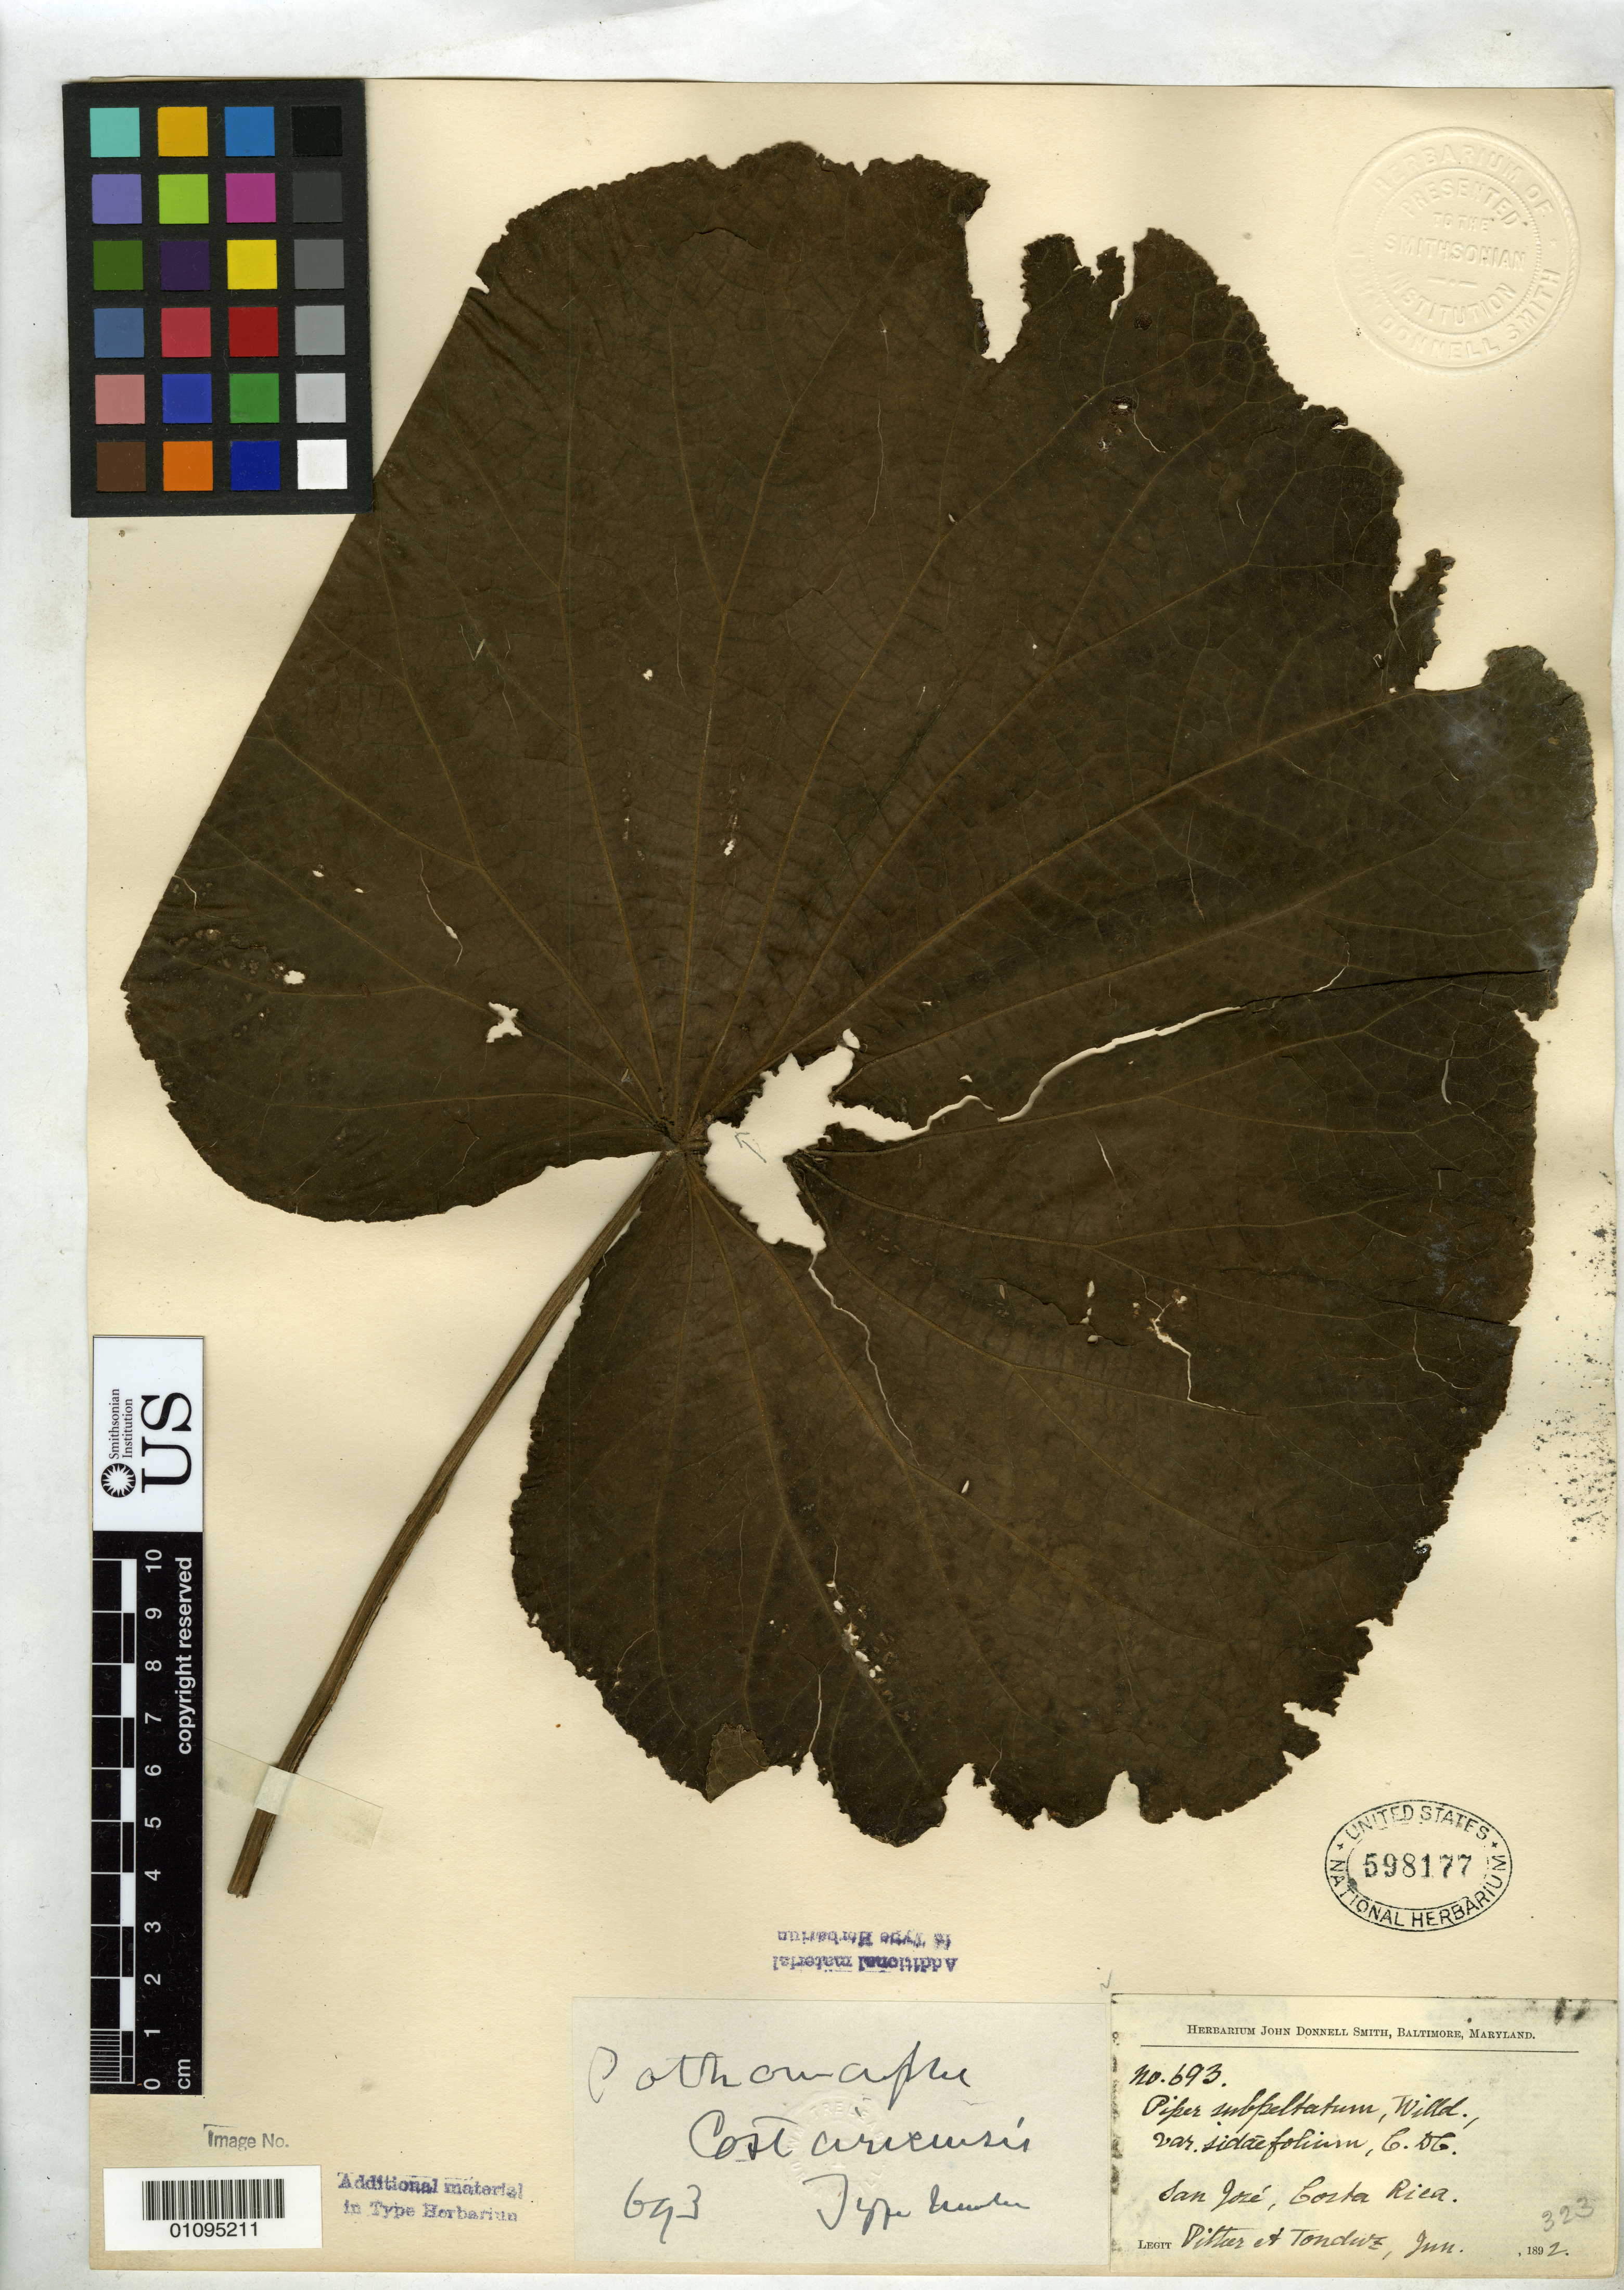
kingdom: Plantae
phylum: Tracheophyta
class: Magnoliopsida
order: Piperales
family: Piperaceae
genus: Piper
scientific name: Piper umbellatum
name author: L.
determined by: Strong, Mark T., (BOT), Smithsonian Institution - National Museum of Natural History (UNITED STATES)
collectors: H. F. Pittier & A. Tonduz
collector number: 693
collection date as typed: Jun 1892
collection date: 1892-06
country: Costa Rica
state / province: San José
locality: Ex Herbarium John Donnell Smith.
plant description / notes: Annotated as "Type number" of "Pothomorphe costaricensis" (Trelease script?); apparently an ined. name, never published.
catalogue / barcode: US 598177